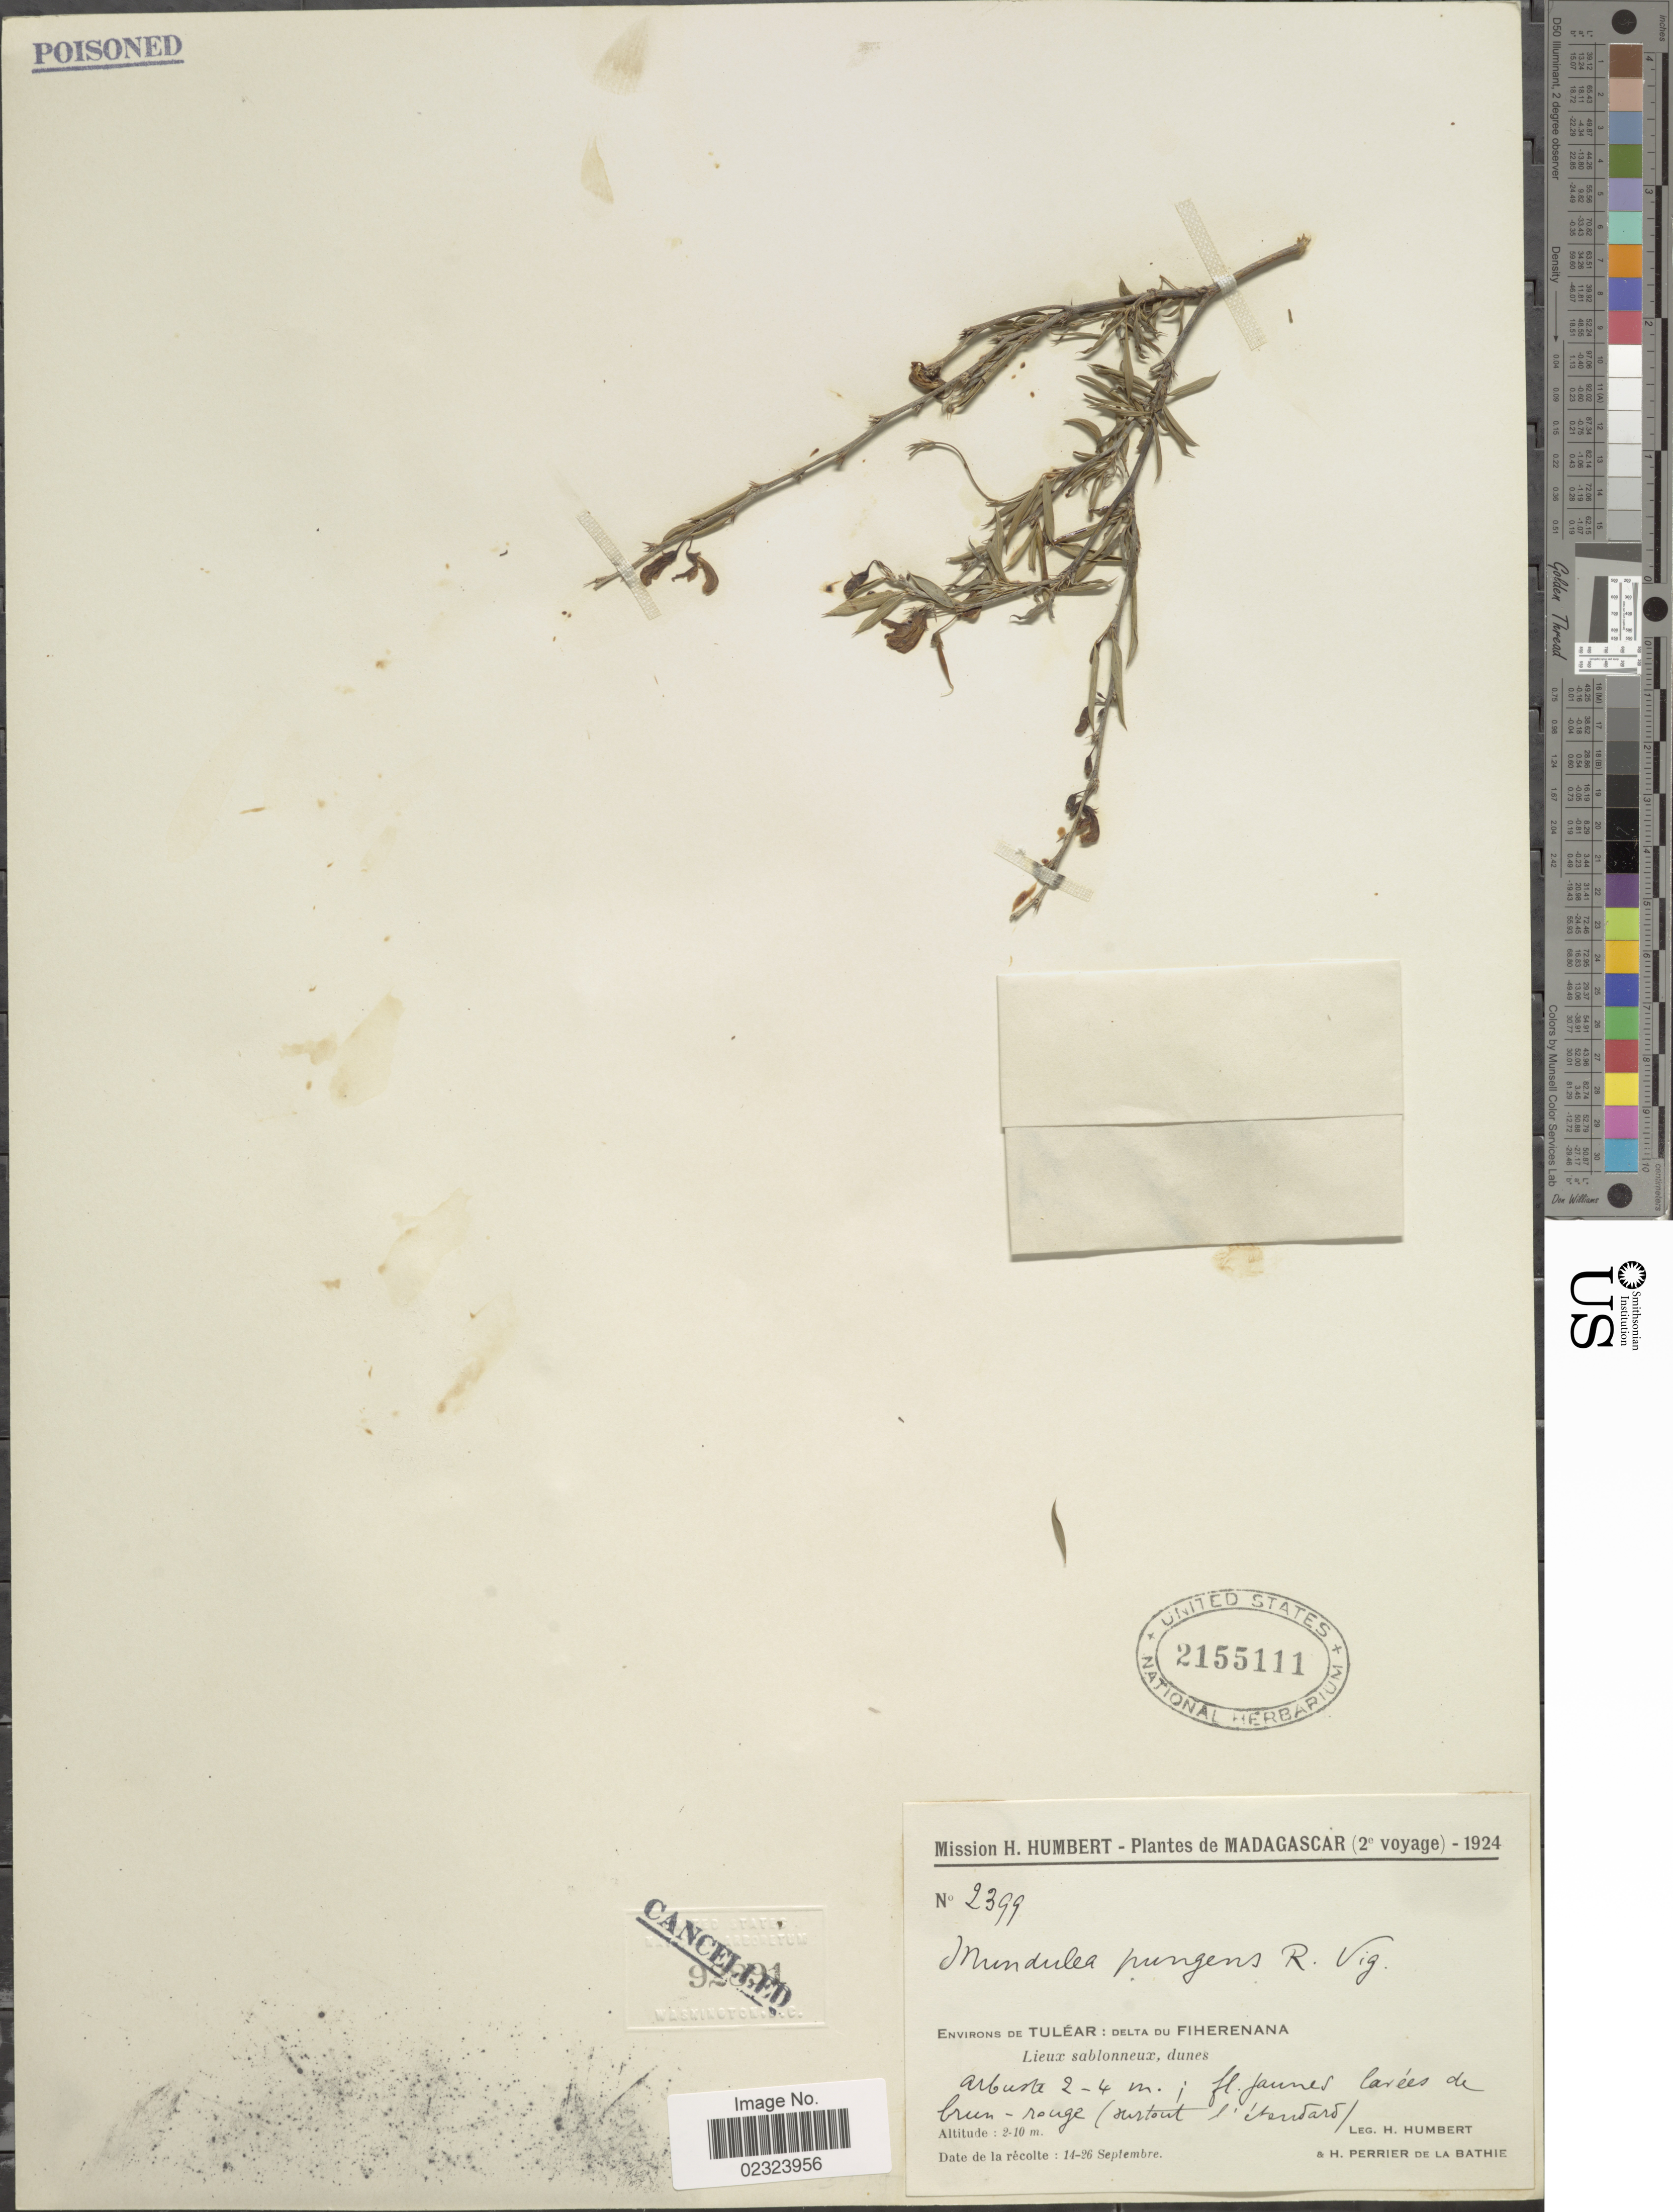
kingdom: Plantae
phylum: Tracheophyta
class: Magnoliopsida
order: Fabales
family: Fabaceae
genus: Mundulea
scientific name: Mundulea pungens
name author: R. Vig.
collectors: H. Humbert & H. Perrier de la Bâthie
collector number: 2399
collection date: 1924-09-14/1924-09-26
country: Madagascar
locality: Environs de Tuléar: Delta du Fiherenana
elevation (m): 2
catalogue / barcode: US 2155111